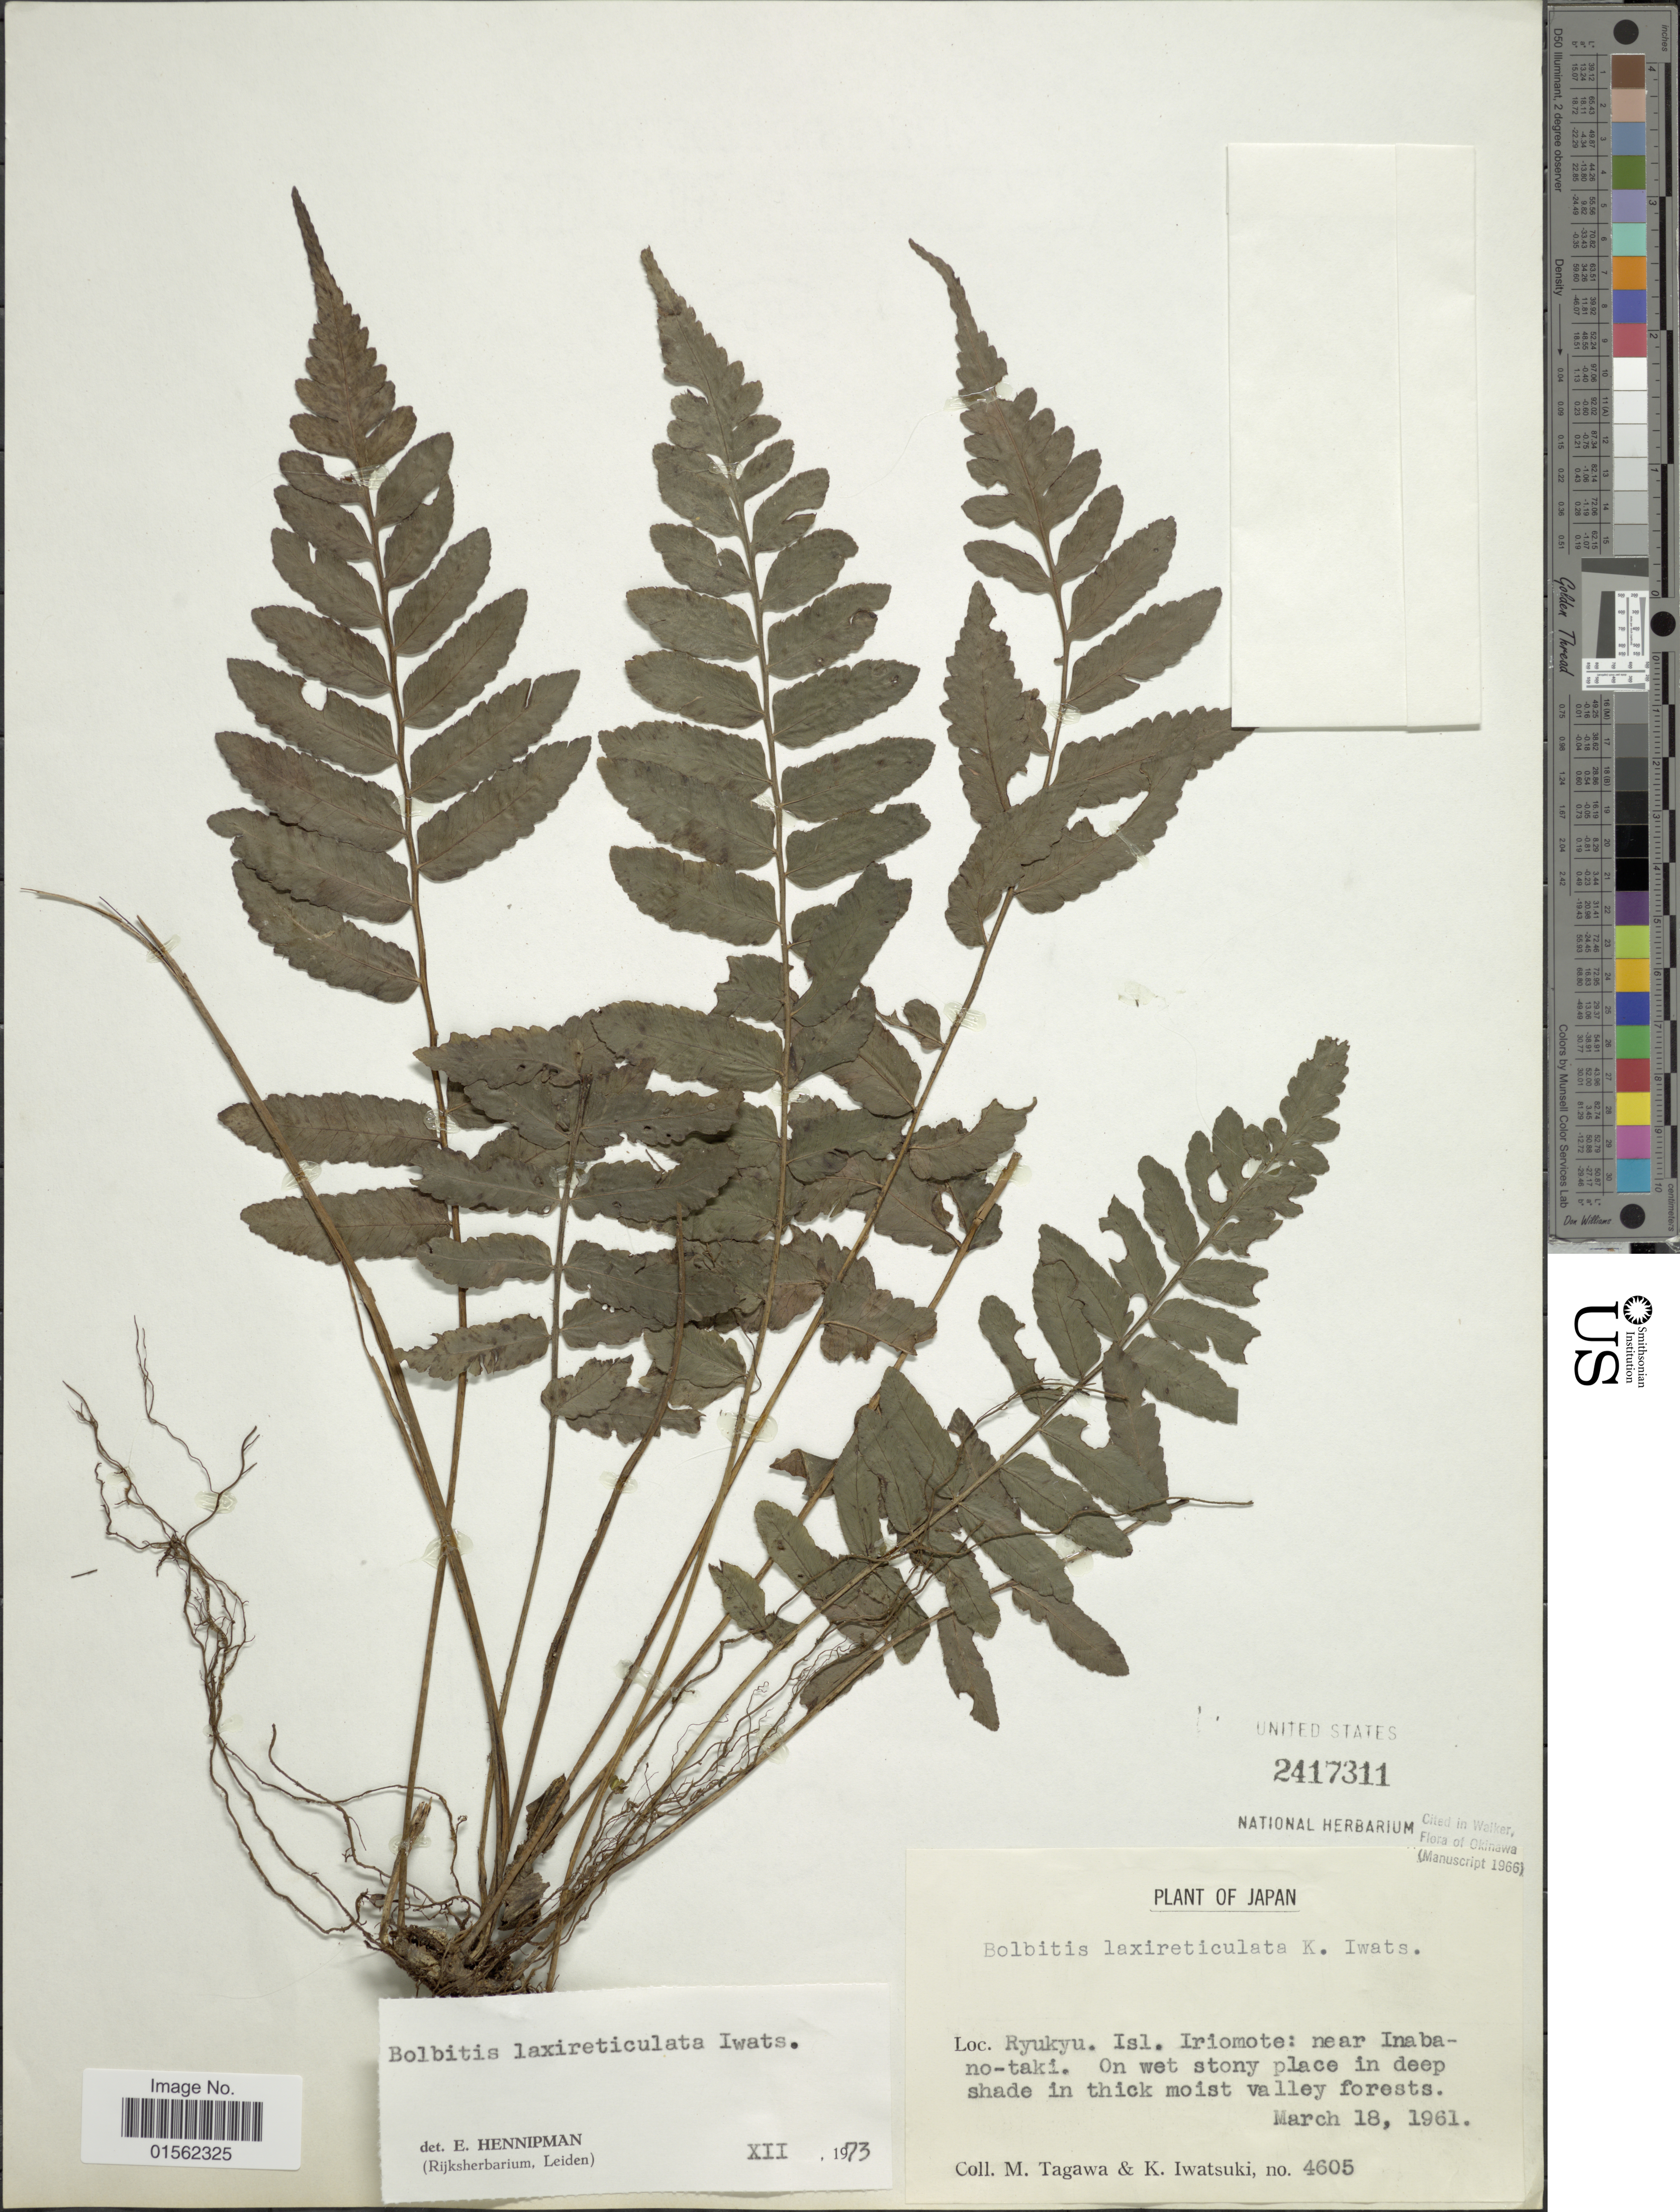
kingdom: Plantae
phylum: Tracheophyta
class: Polypodiopsida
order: Polypodiales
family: Dryopteridaceae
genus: Bolbitis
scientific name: Bolbitis laxireticulata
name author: K. Iwats.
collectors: M. Tagawa & K. Iwatsuki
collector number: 4605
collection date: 1961-03-18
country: Japan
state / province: Okinawa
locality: Ryukyu, Isl. Iriomote: near Inabano-taki, in thick moist valley forests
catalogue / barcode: US 2417311